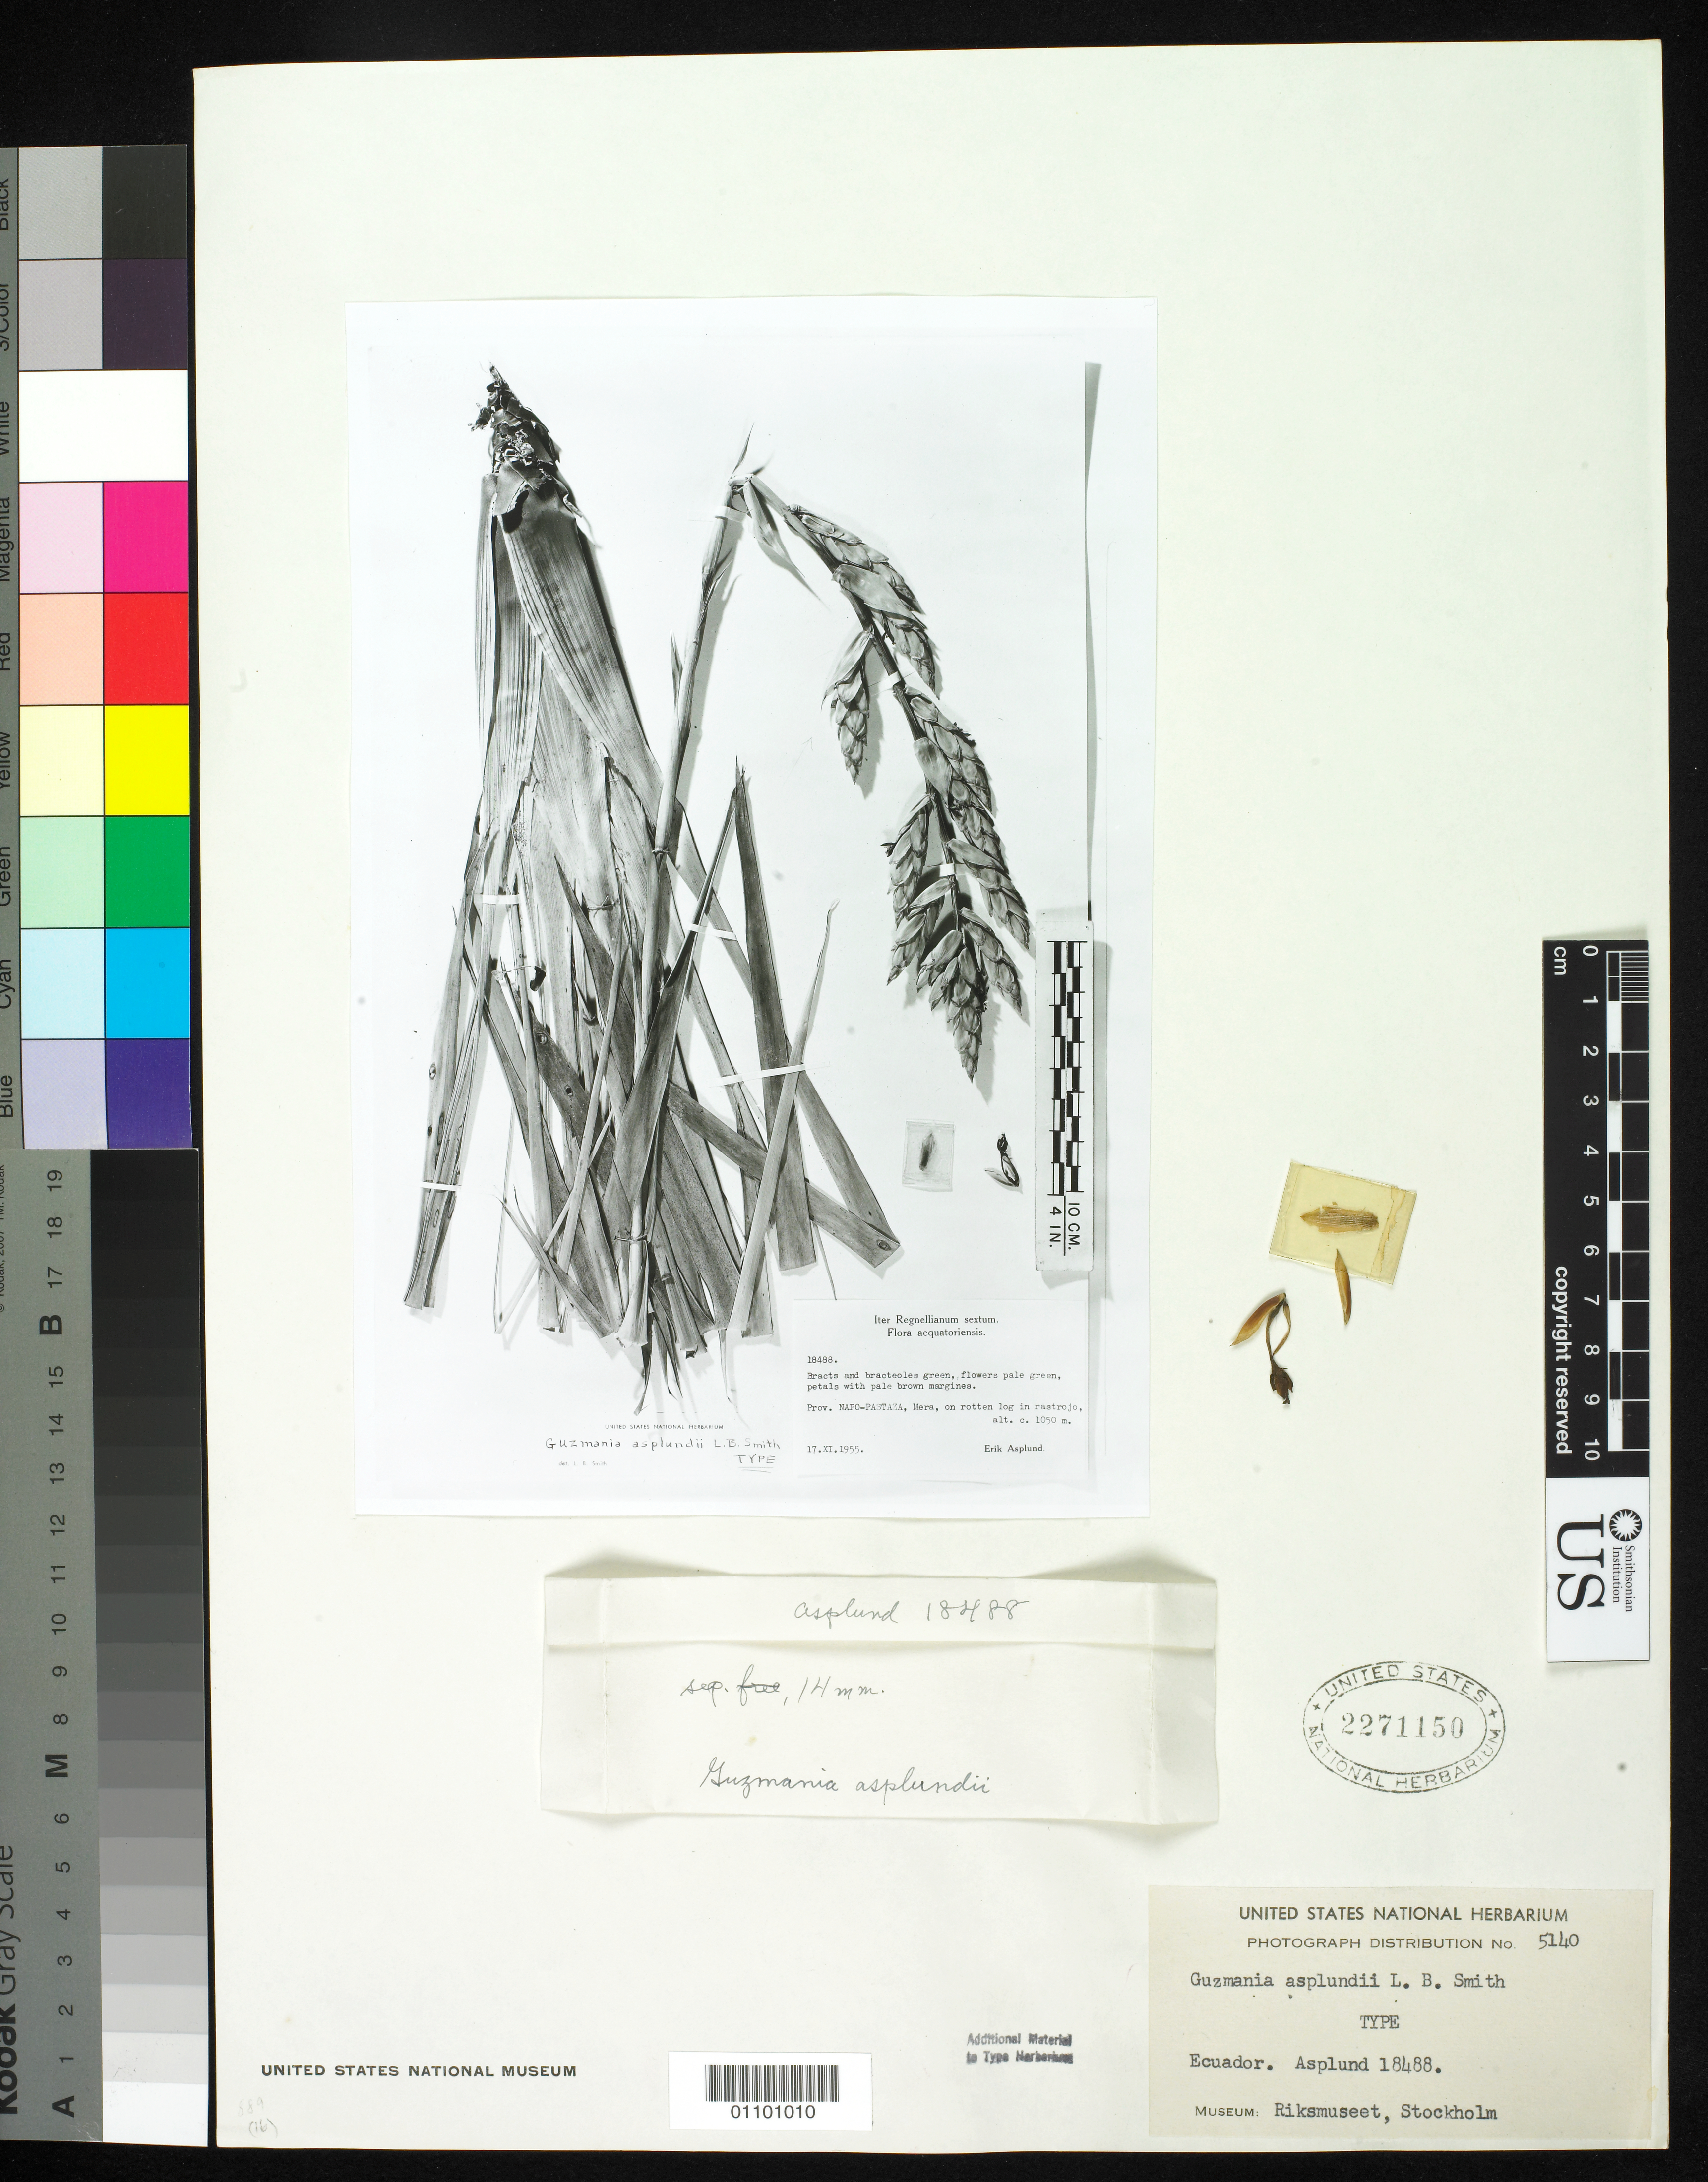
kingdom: Plantae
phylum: Tracheophyta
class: Liliopsida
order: Poales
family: Bromeliaceae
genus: Guzmania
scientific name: Guzmania asplundii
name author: L.B. Sm.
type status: Isotype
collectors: E. Asplund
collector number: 18488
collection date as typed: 17 Nov 1955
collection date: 1955-11-17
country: Ecuador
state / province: Napo / Pastaza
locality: Mera.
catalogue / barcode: US 2271150